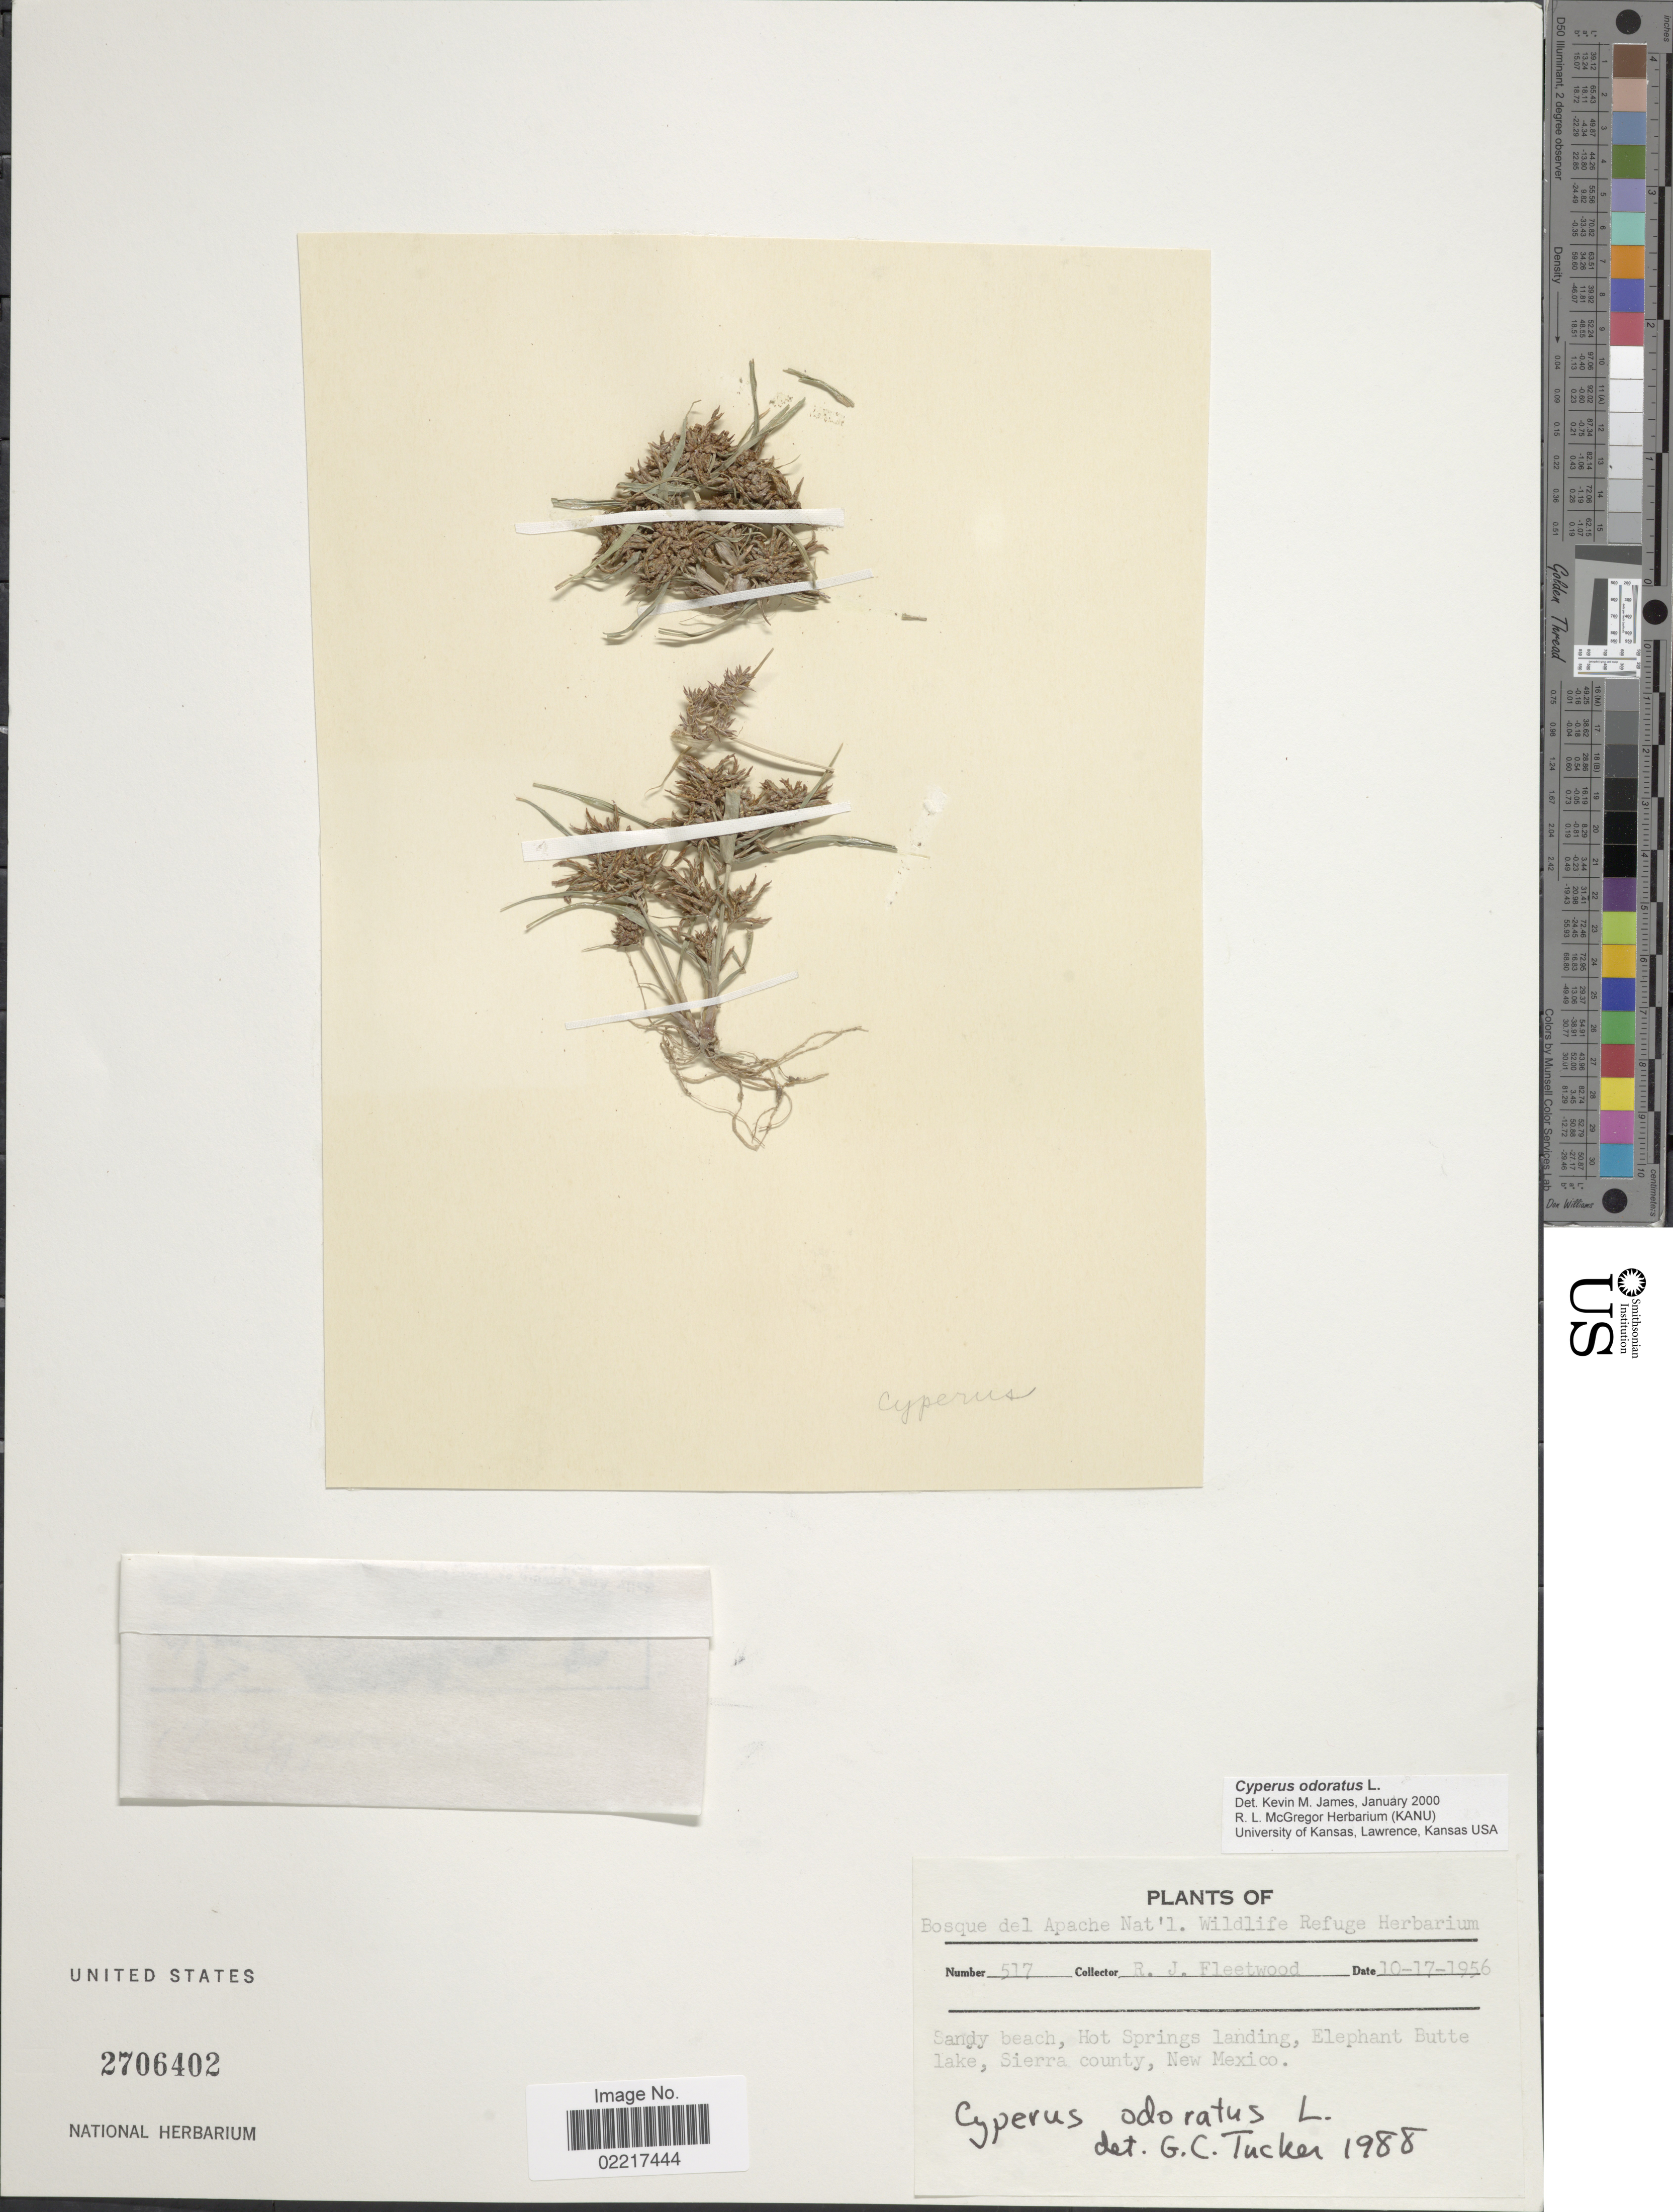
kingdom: Plantae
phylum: Tracheophyta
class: Liliopsida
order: Poales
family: Cyperaceae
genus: Cyperus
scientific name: Cyperus odoratus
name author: L.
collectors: R. J. Fleetwood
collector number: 517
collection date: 1956-10-17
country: United States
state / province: New Mexico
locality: Sandy beach, Hot Springs landing, Elephant Butte lake, Sierra county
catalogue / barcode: US 2706402